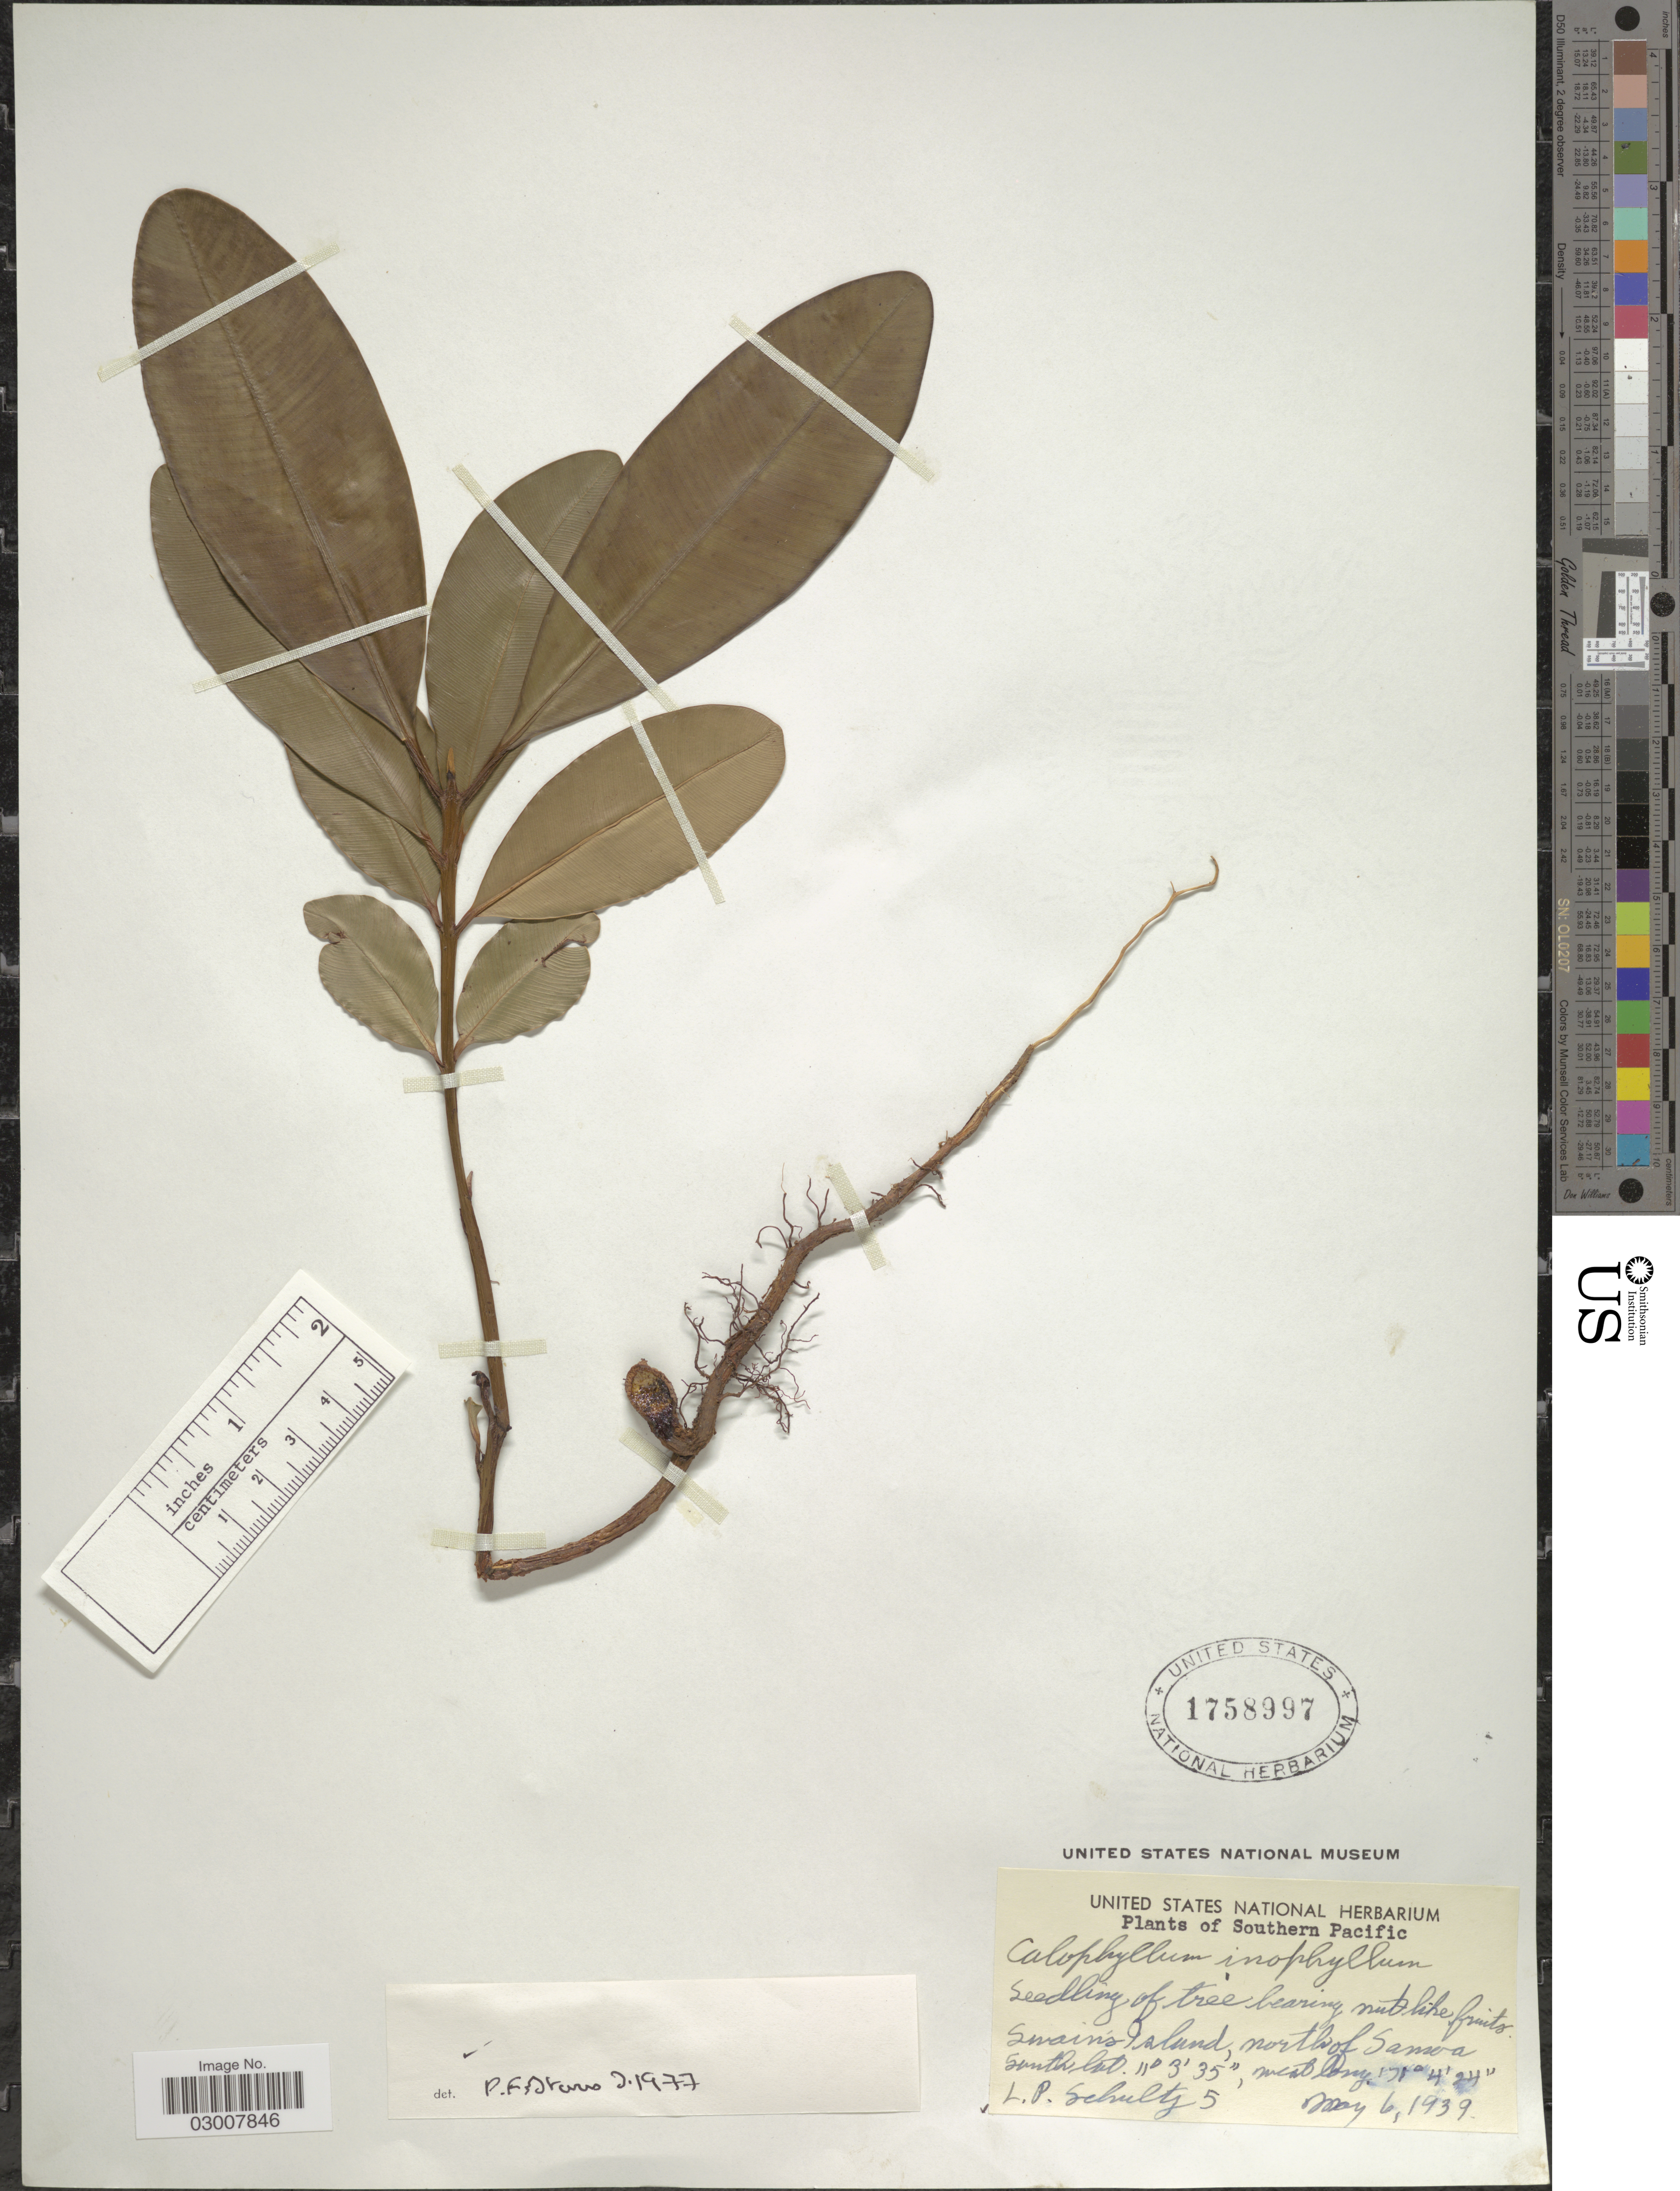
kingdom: Plantae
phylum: Tracheophyta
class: Magnoliopsida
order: Malpighiales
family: Calophyllaceae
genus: Calophyllum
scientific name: Calophyllum inophyllum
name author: L.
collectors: L. P. Schultz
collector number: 5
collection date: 1939-05-06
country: American Samoa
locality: Southern Pacific. Swain's Island, north of Samoa.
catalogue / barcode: US 1758997